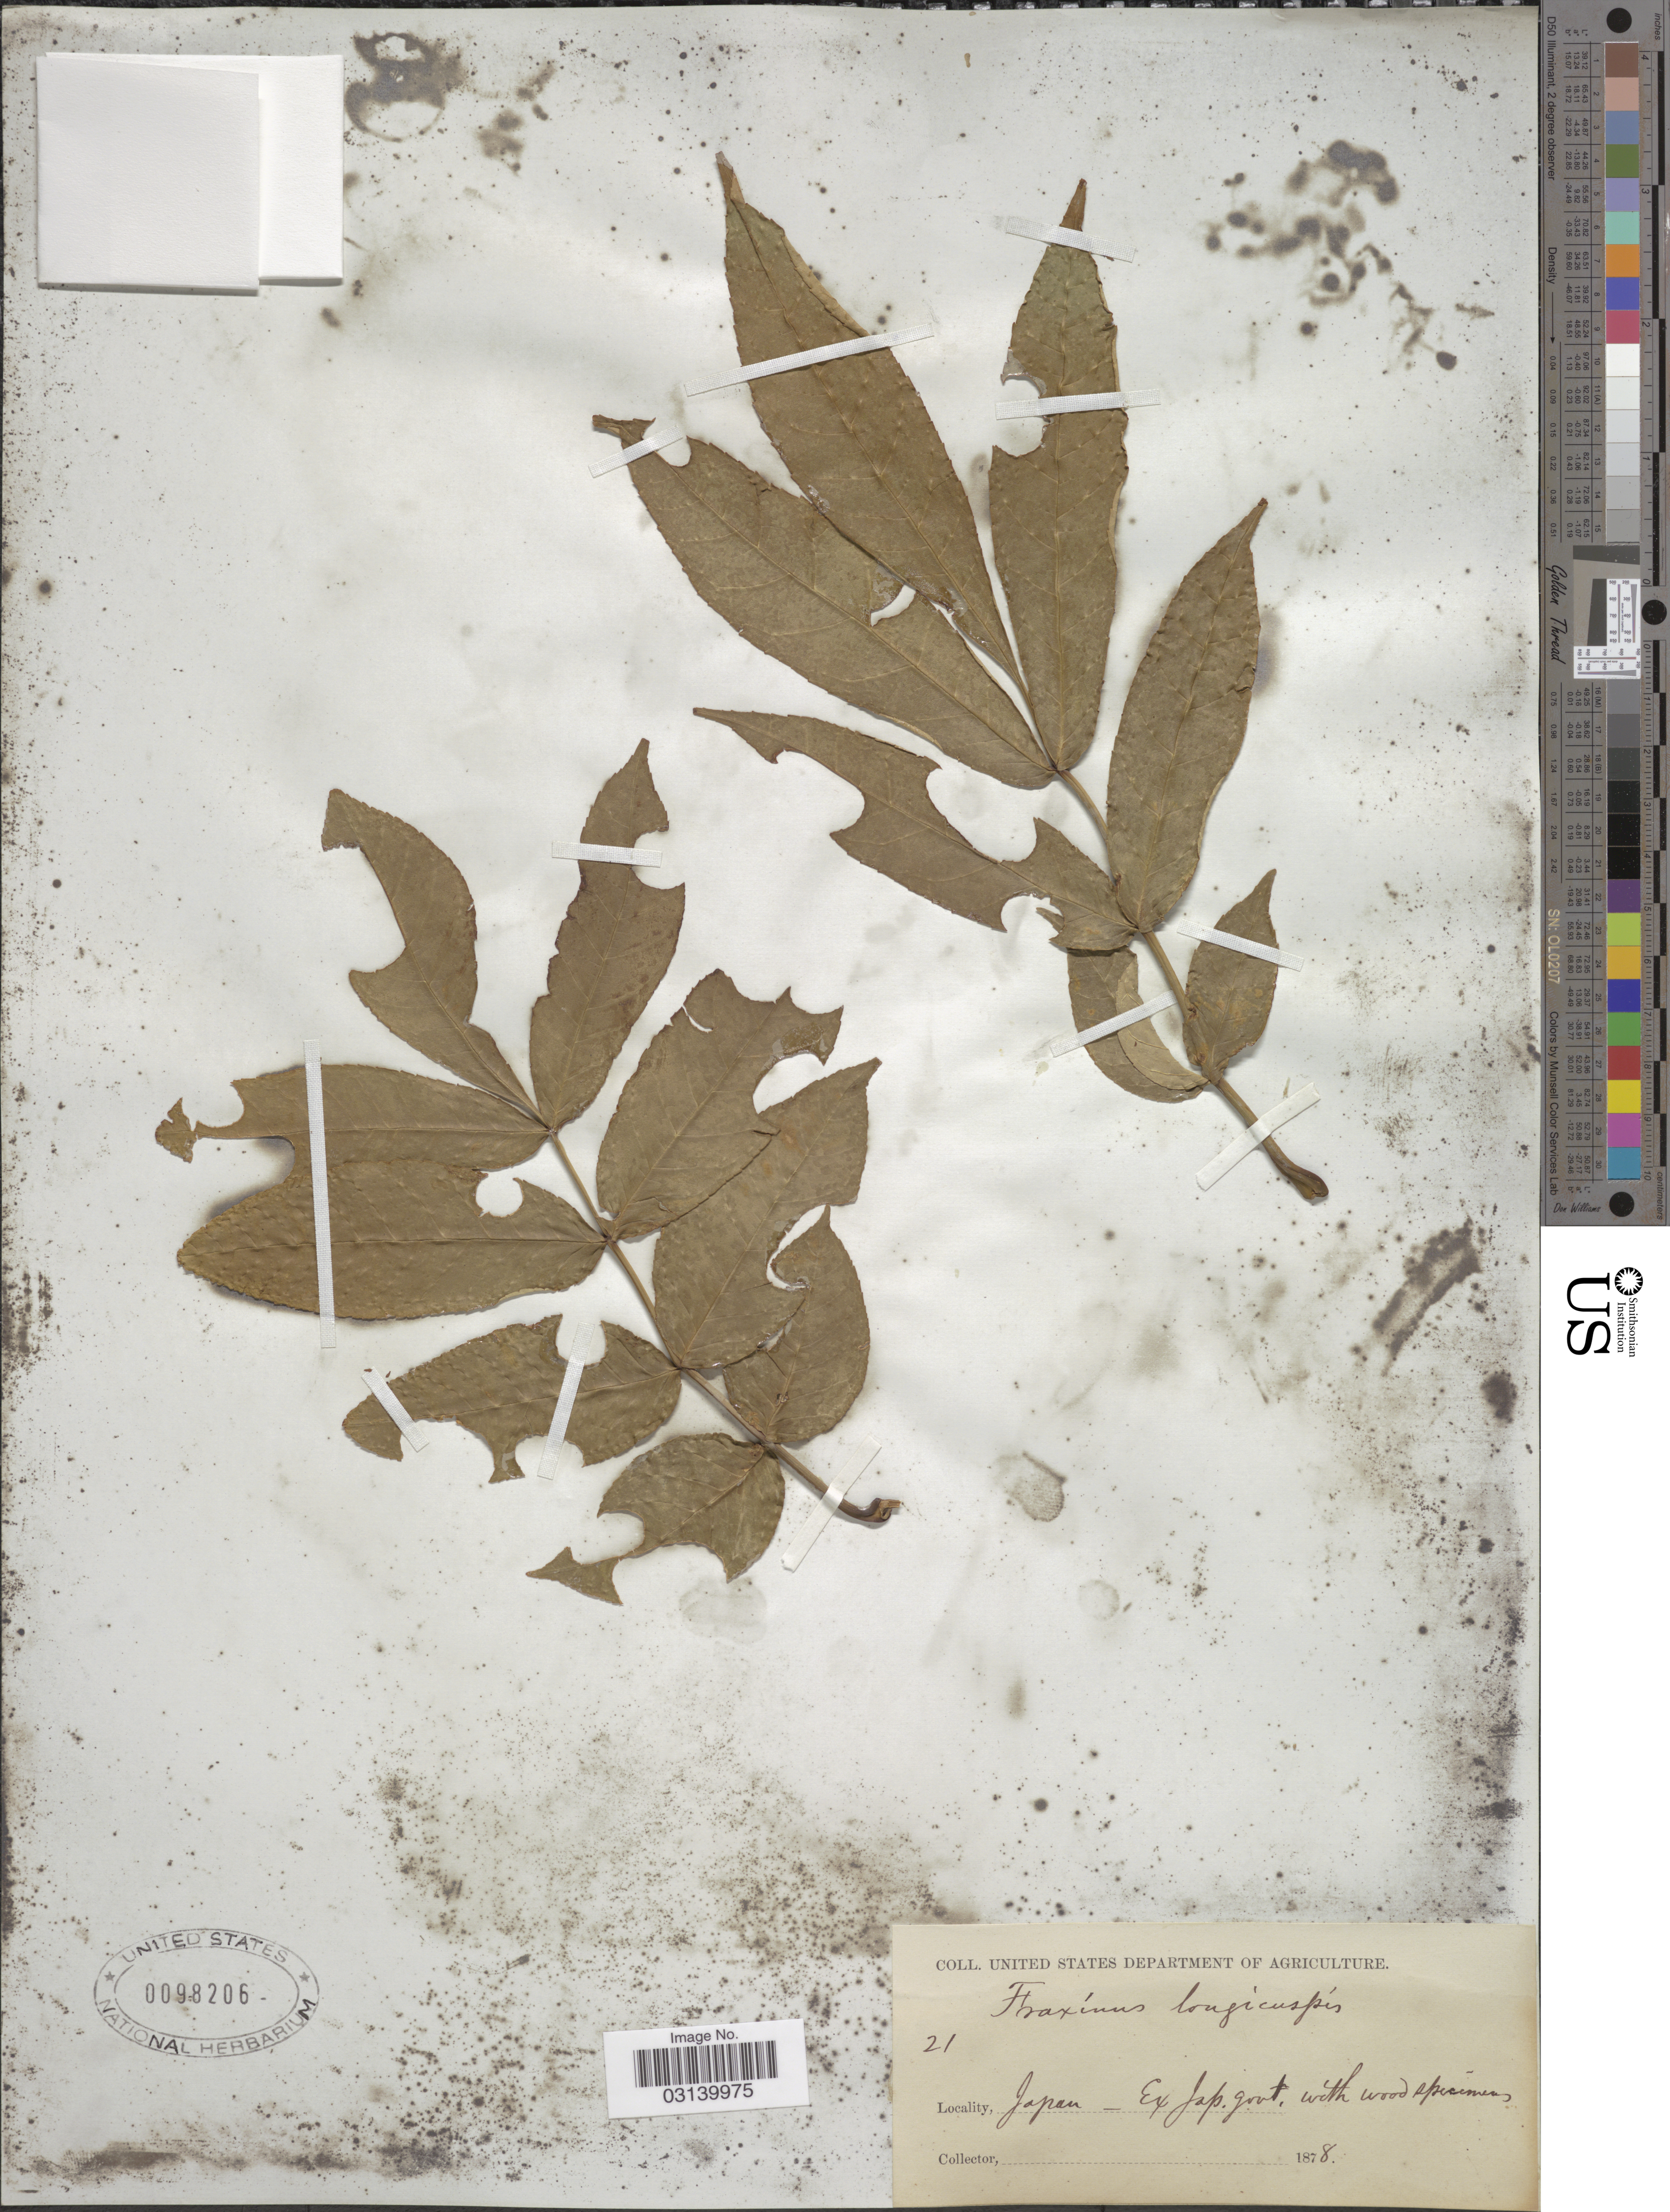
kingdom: Plantae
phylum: Tracheophyta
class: Magnoliopsida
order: Lamiales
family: Oleaceae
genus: Fraxinus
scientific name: Fraxinus longicuspis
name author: Siebold & Zucc.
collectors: United States Department of Agriculture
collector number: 21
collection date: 1878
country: Japan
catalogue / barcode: US 98206